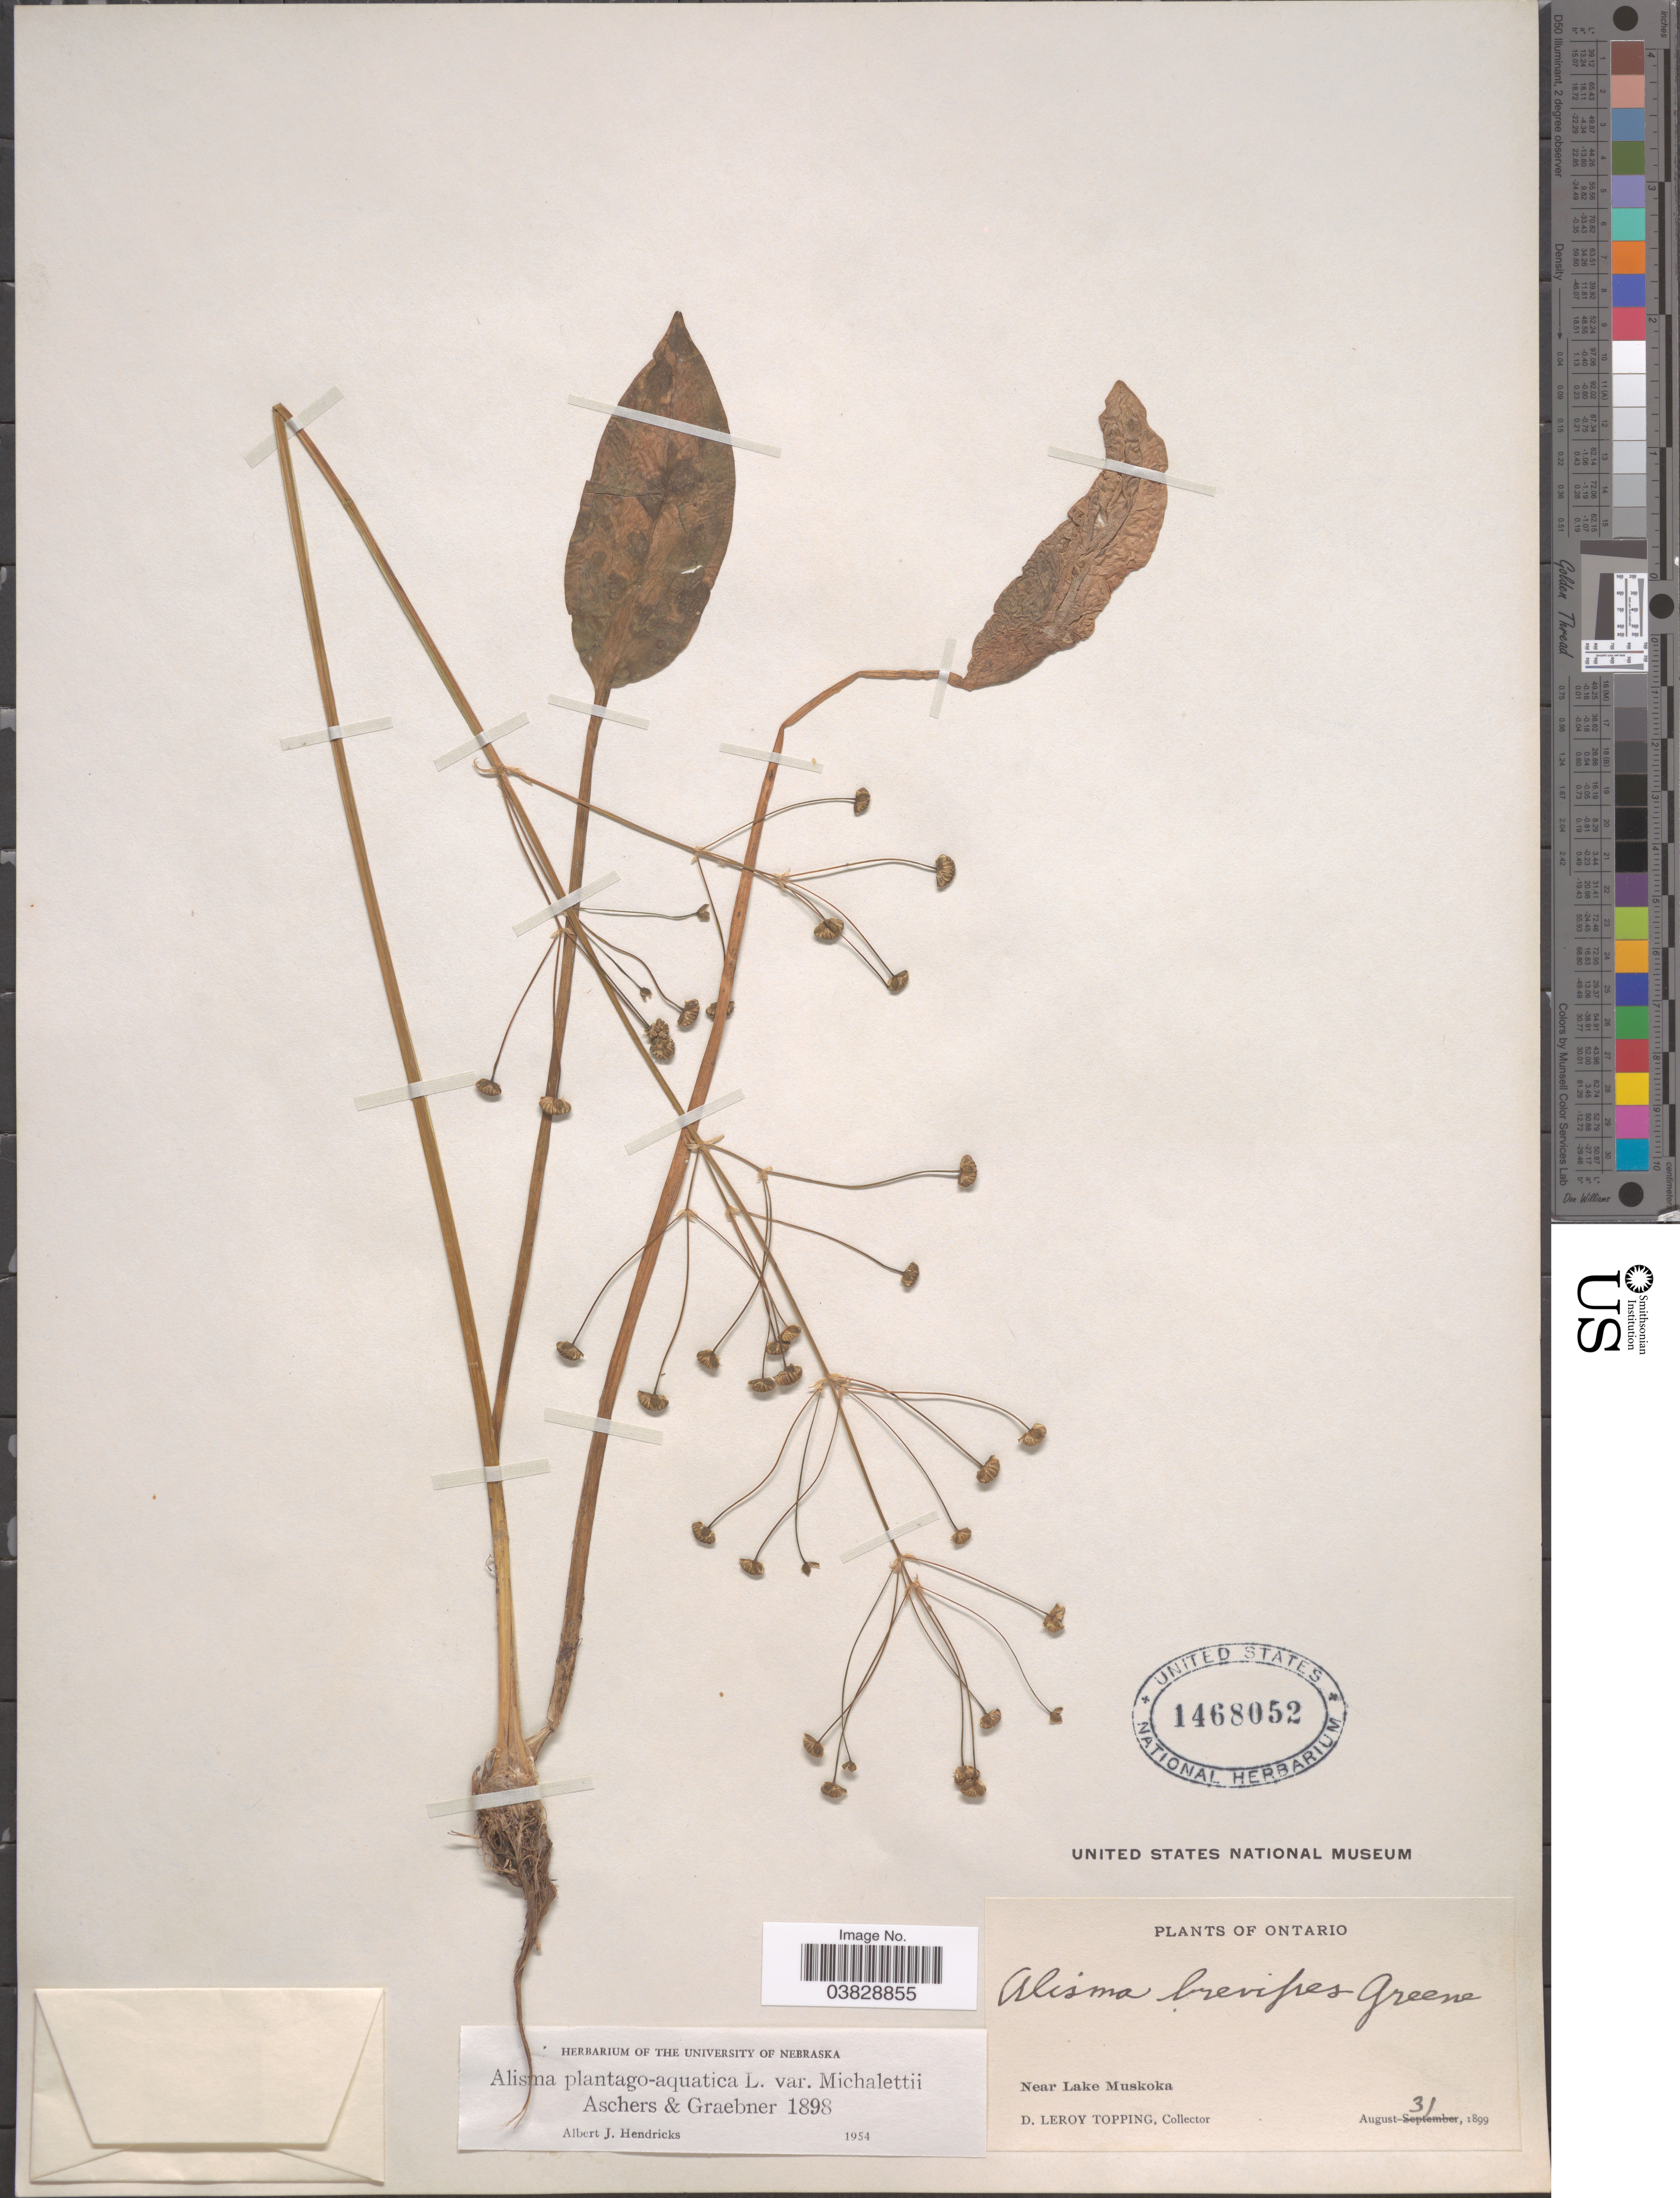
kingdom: Plantae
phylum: Tracheophyta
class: Liliopsida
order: Alismatales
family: Alismataceae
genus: Alisma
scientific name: Alisma plantago-aquatica var. michaletii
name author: (Asch. & Graebn.) Buchenau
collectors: D. L. Topping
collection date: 1899-08-31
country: Canada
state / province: Ontario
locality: Near Lake Muskoka.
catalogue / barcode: US 1468052